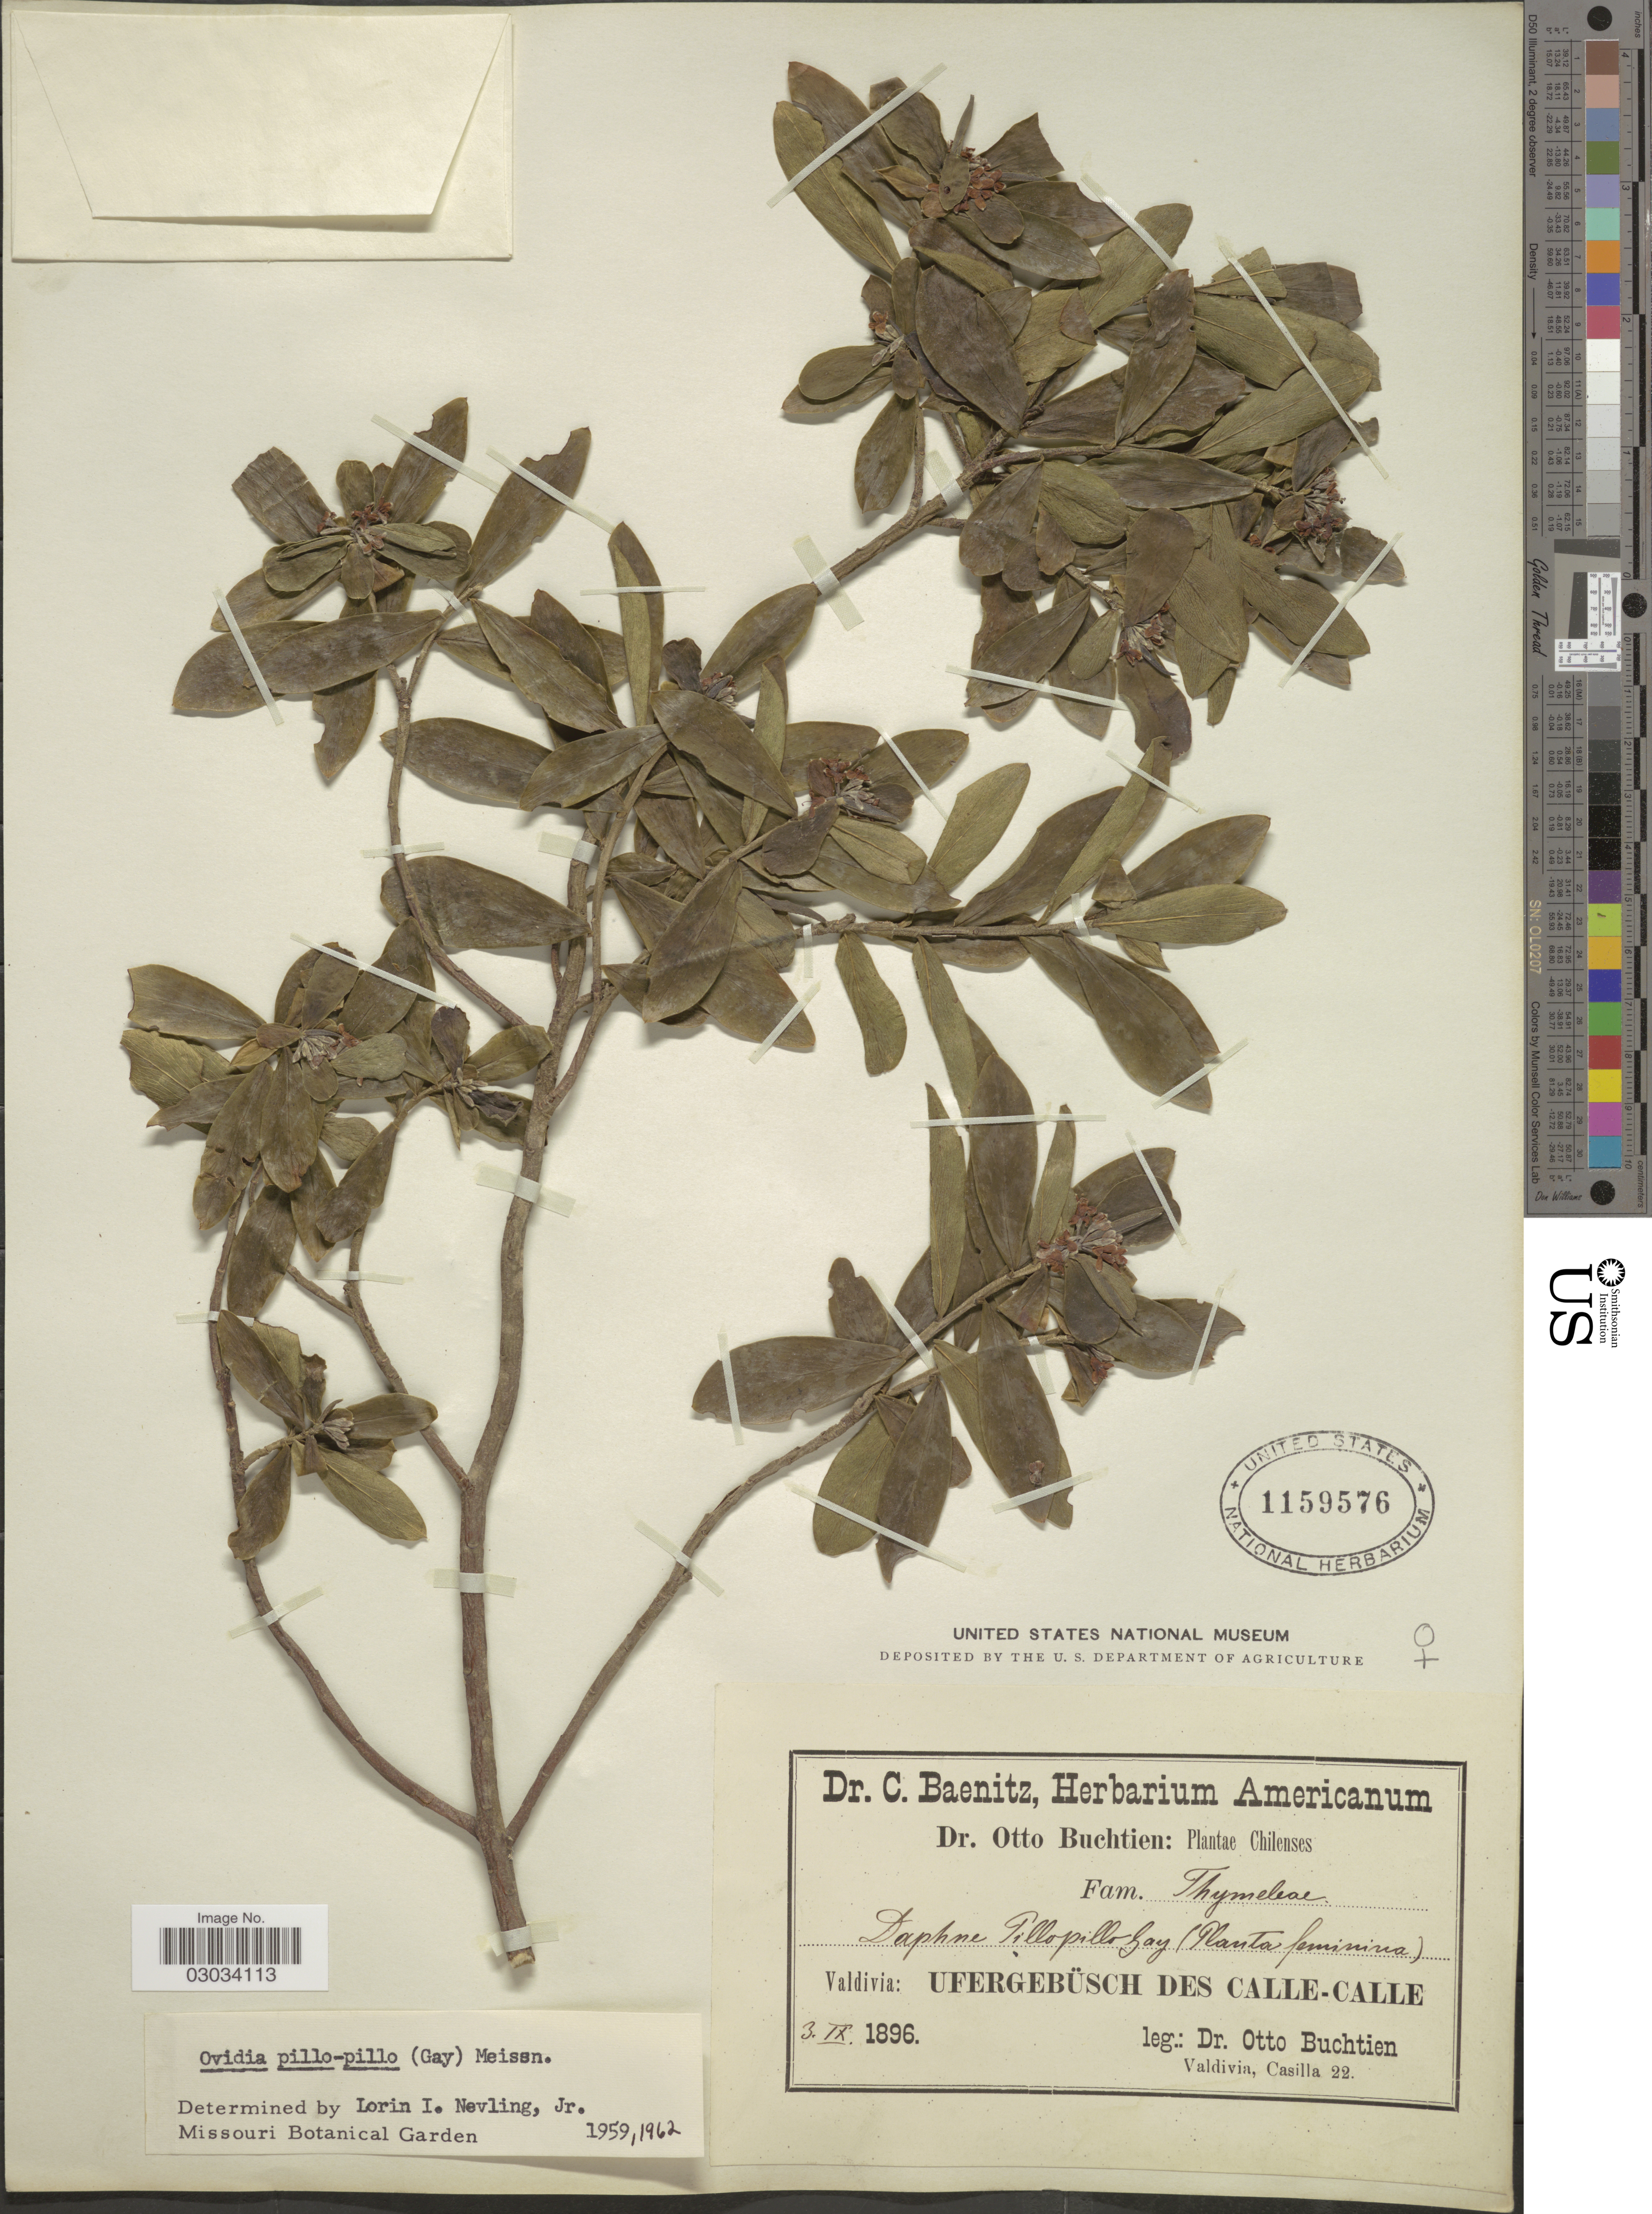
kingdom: Plantae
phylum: Tracheophyta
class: Magnoliopsida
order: Malvales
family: Thymelaeaceae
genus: Ovidia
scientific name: Ovidia pillopillo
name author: (Gay) Meisn.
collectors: O. Buchtien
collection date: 1896-09-03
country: Chile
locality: Valdivia: Ufergebüsch des Calle-Calle.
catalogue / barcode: US 1159576